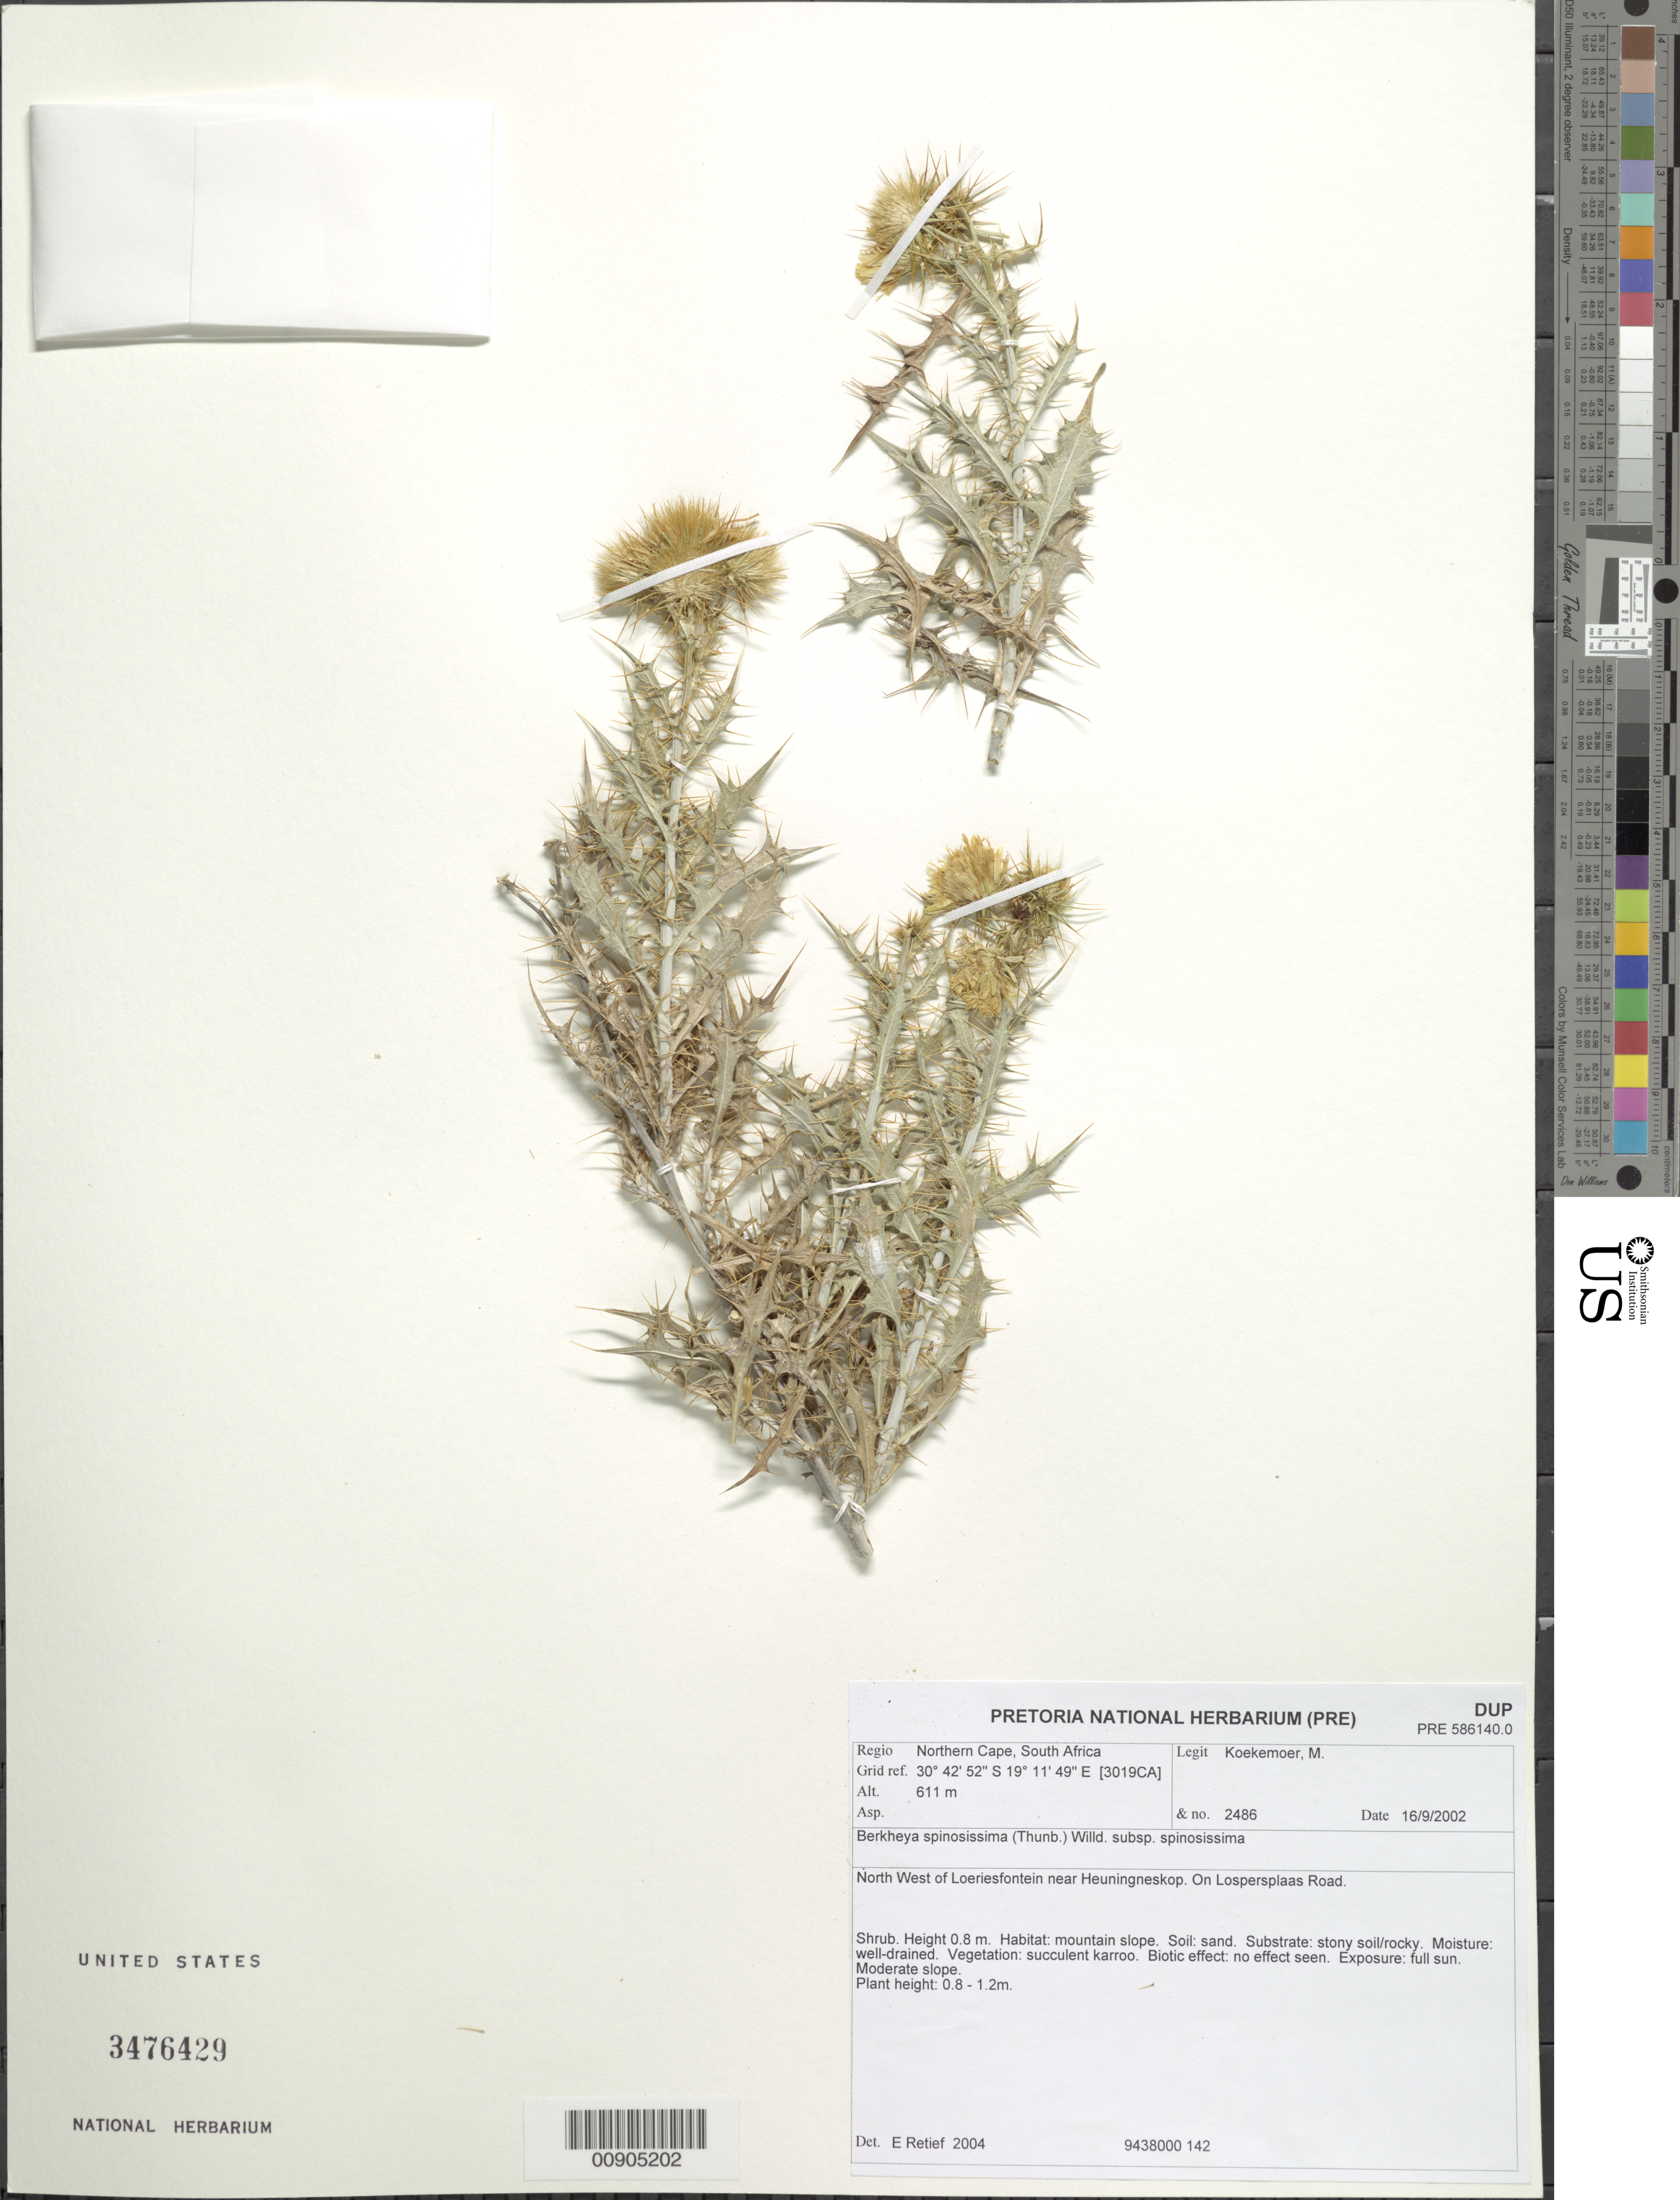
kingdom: Plantae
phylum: Tracheophyta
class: Magnoliopsida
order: Asterales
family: Asteraceae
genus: Berkheya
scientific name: Berkheya spinosissima subsp. spinosissima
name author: Wild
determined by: Retief, E.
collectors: M. Koekemoer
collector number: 2486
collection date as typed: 16 September 2002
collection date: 2002-09-16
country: South Africa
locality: Northern Cape; NW of Loeriesfonetin, near Heuningneskop, on Losperplaas road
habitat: Succulent karoo, mountain slope, sand, stony soil/rocky; well-drained, full sun, moderate slope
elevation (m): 611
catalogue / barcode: US 3476429